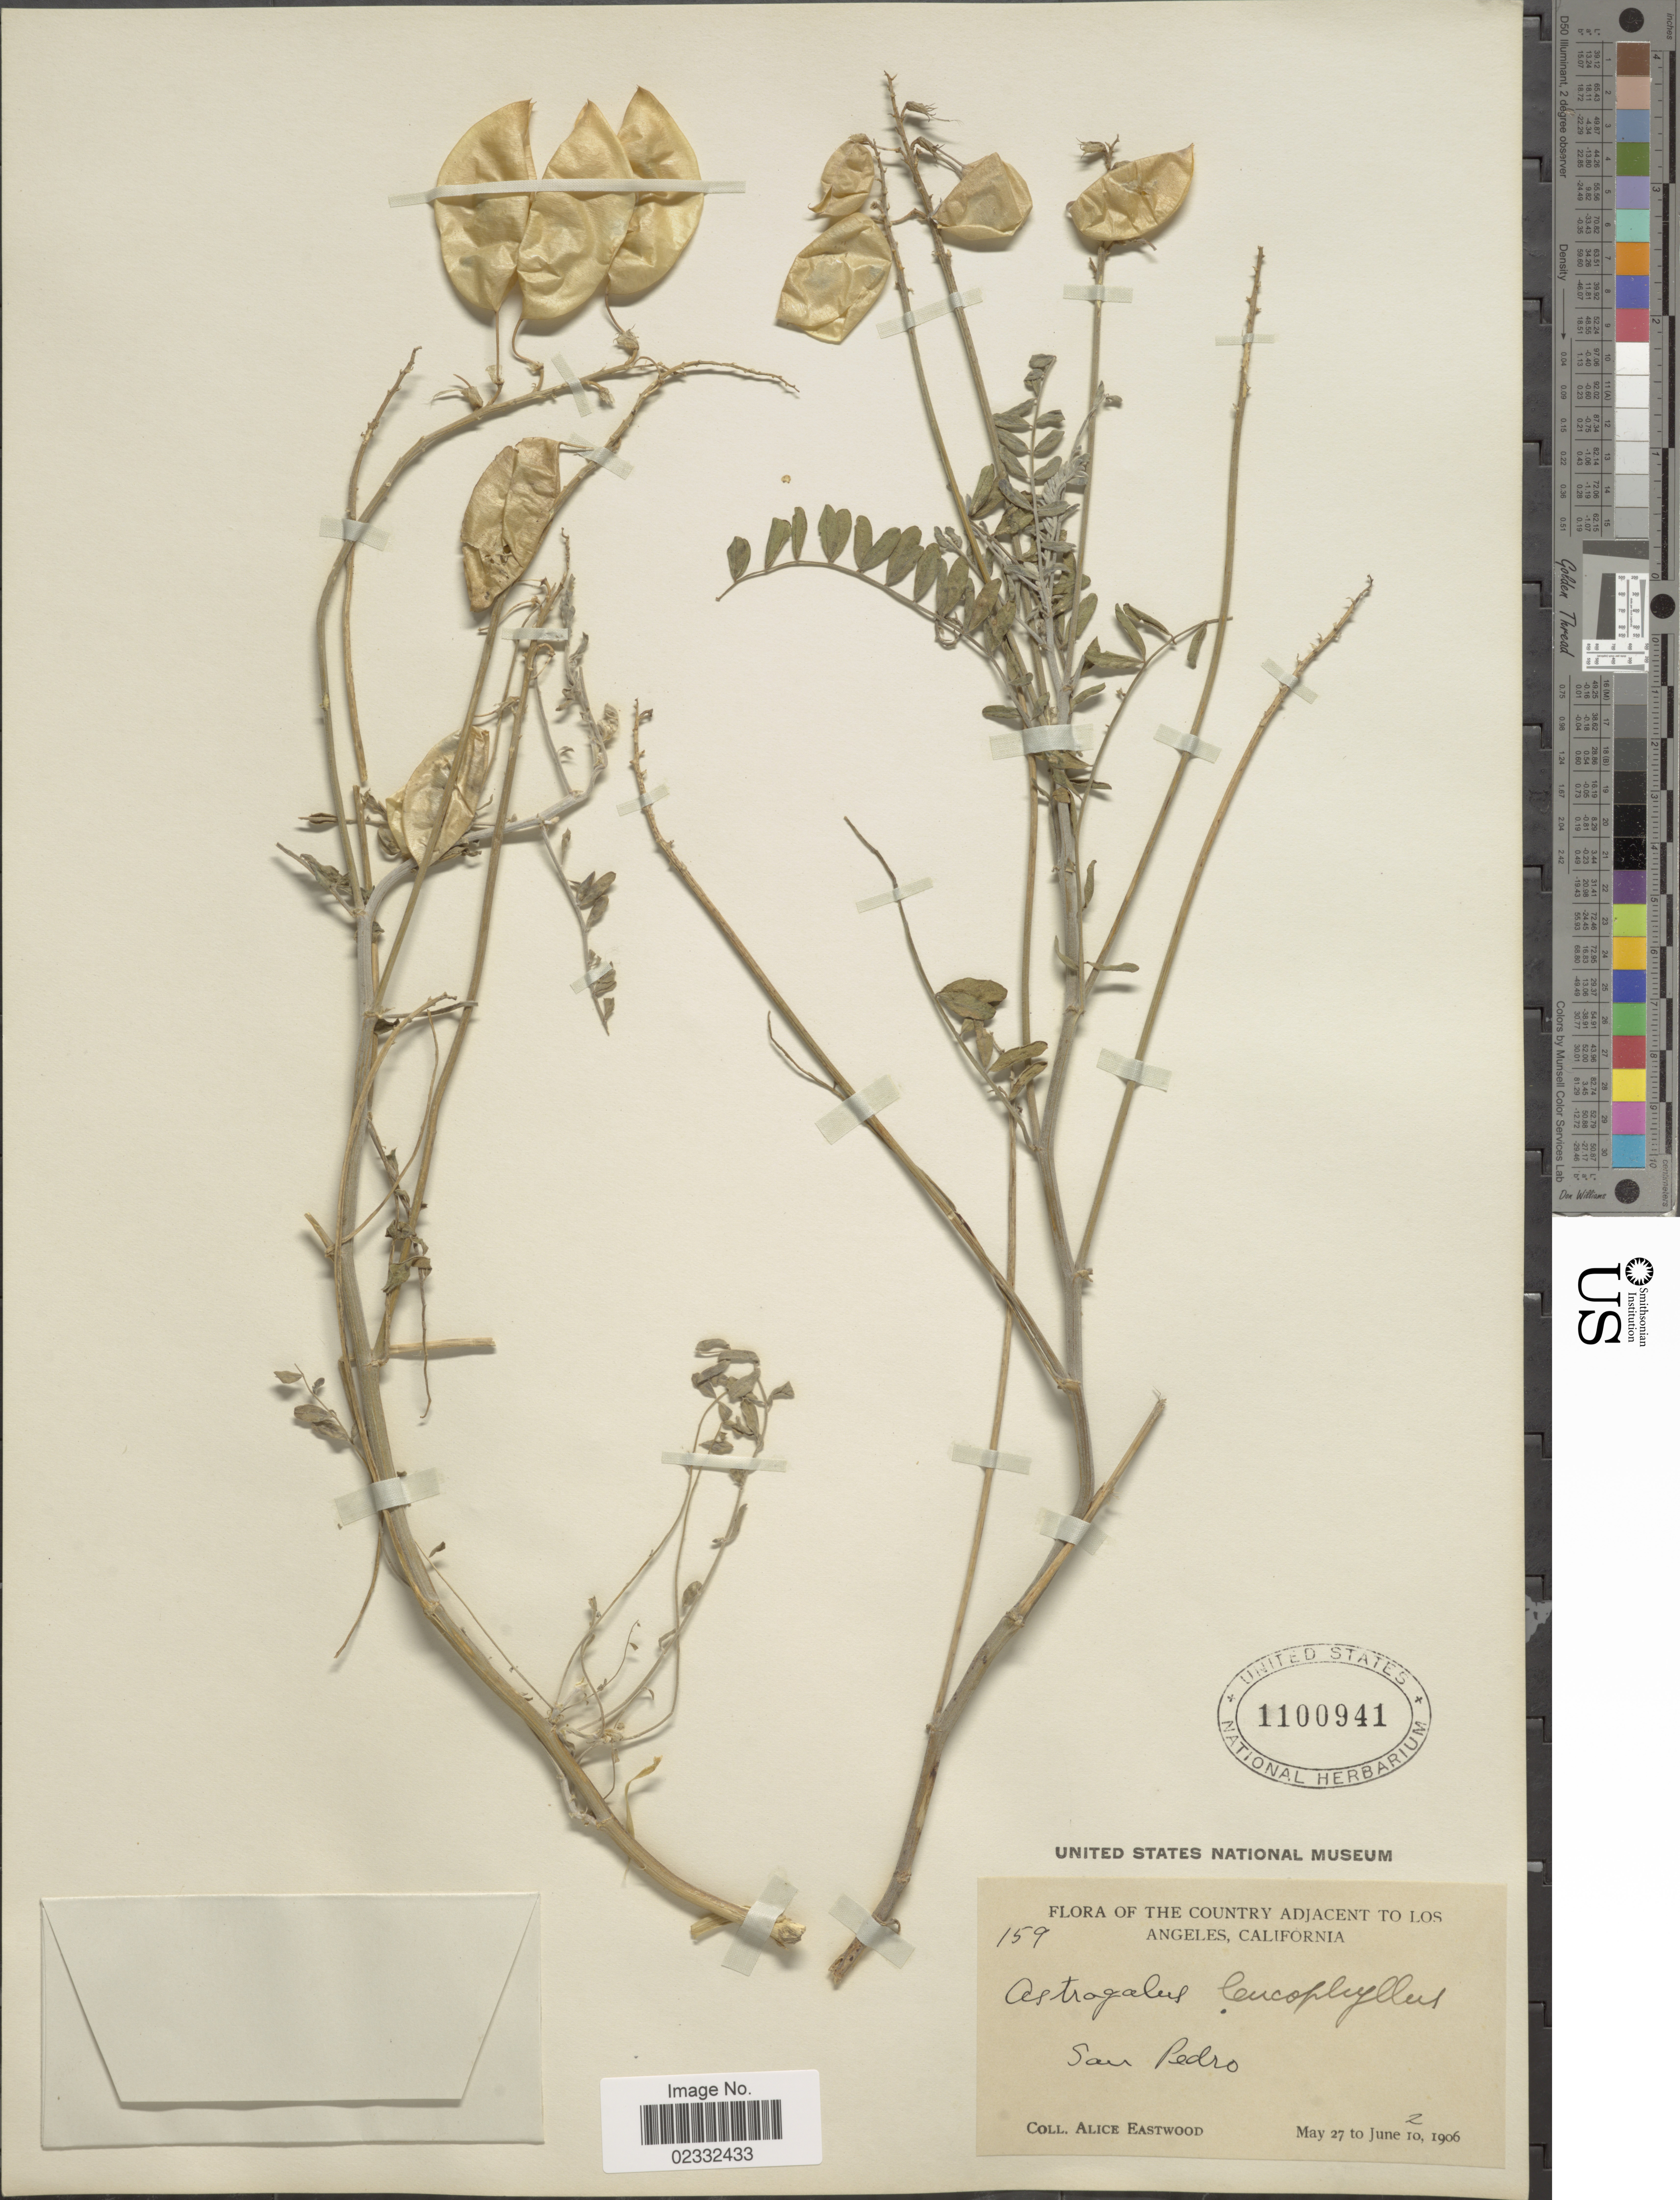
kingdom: Plantae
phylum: Tracheophyta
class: Magnoliopsida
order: Fabales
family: Fabaceae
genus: Astragalus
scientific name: Astragalus leucophyllus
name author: Torr. & A. Gray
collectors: A. Eastwood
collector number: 159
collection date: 1906-05-27/1906-06-10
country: United States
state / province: California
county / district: Los Angeles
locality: Country Adjacent to Los Angeles, California. San Pedro.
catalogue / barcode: US 1100941